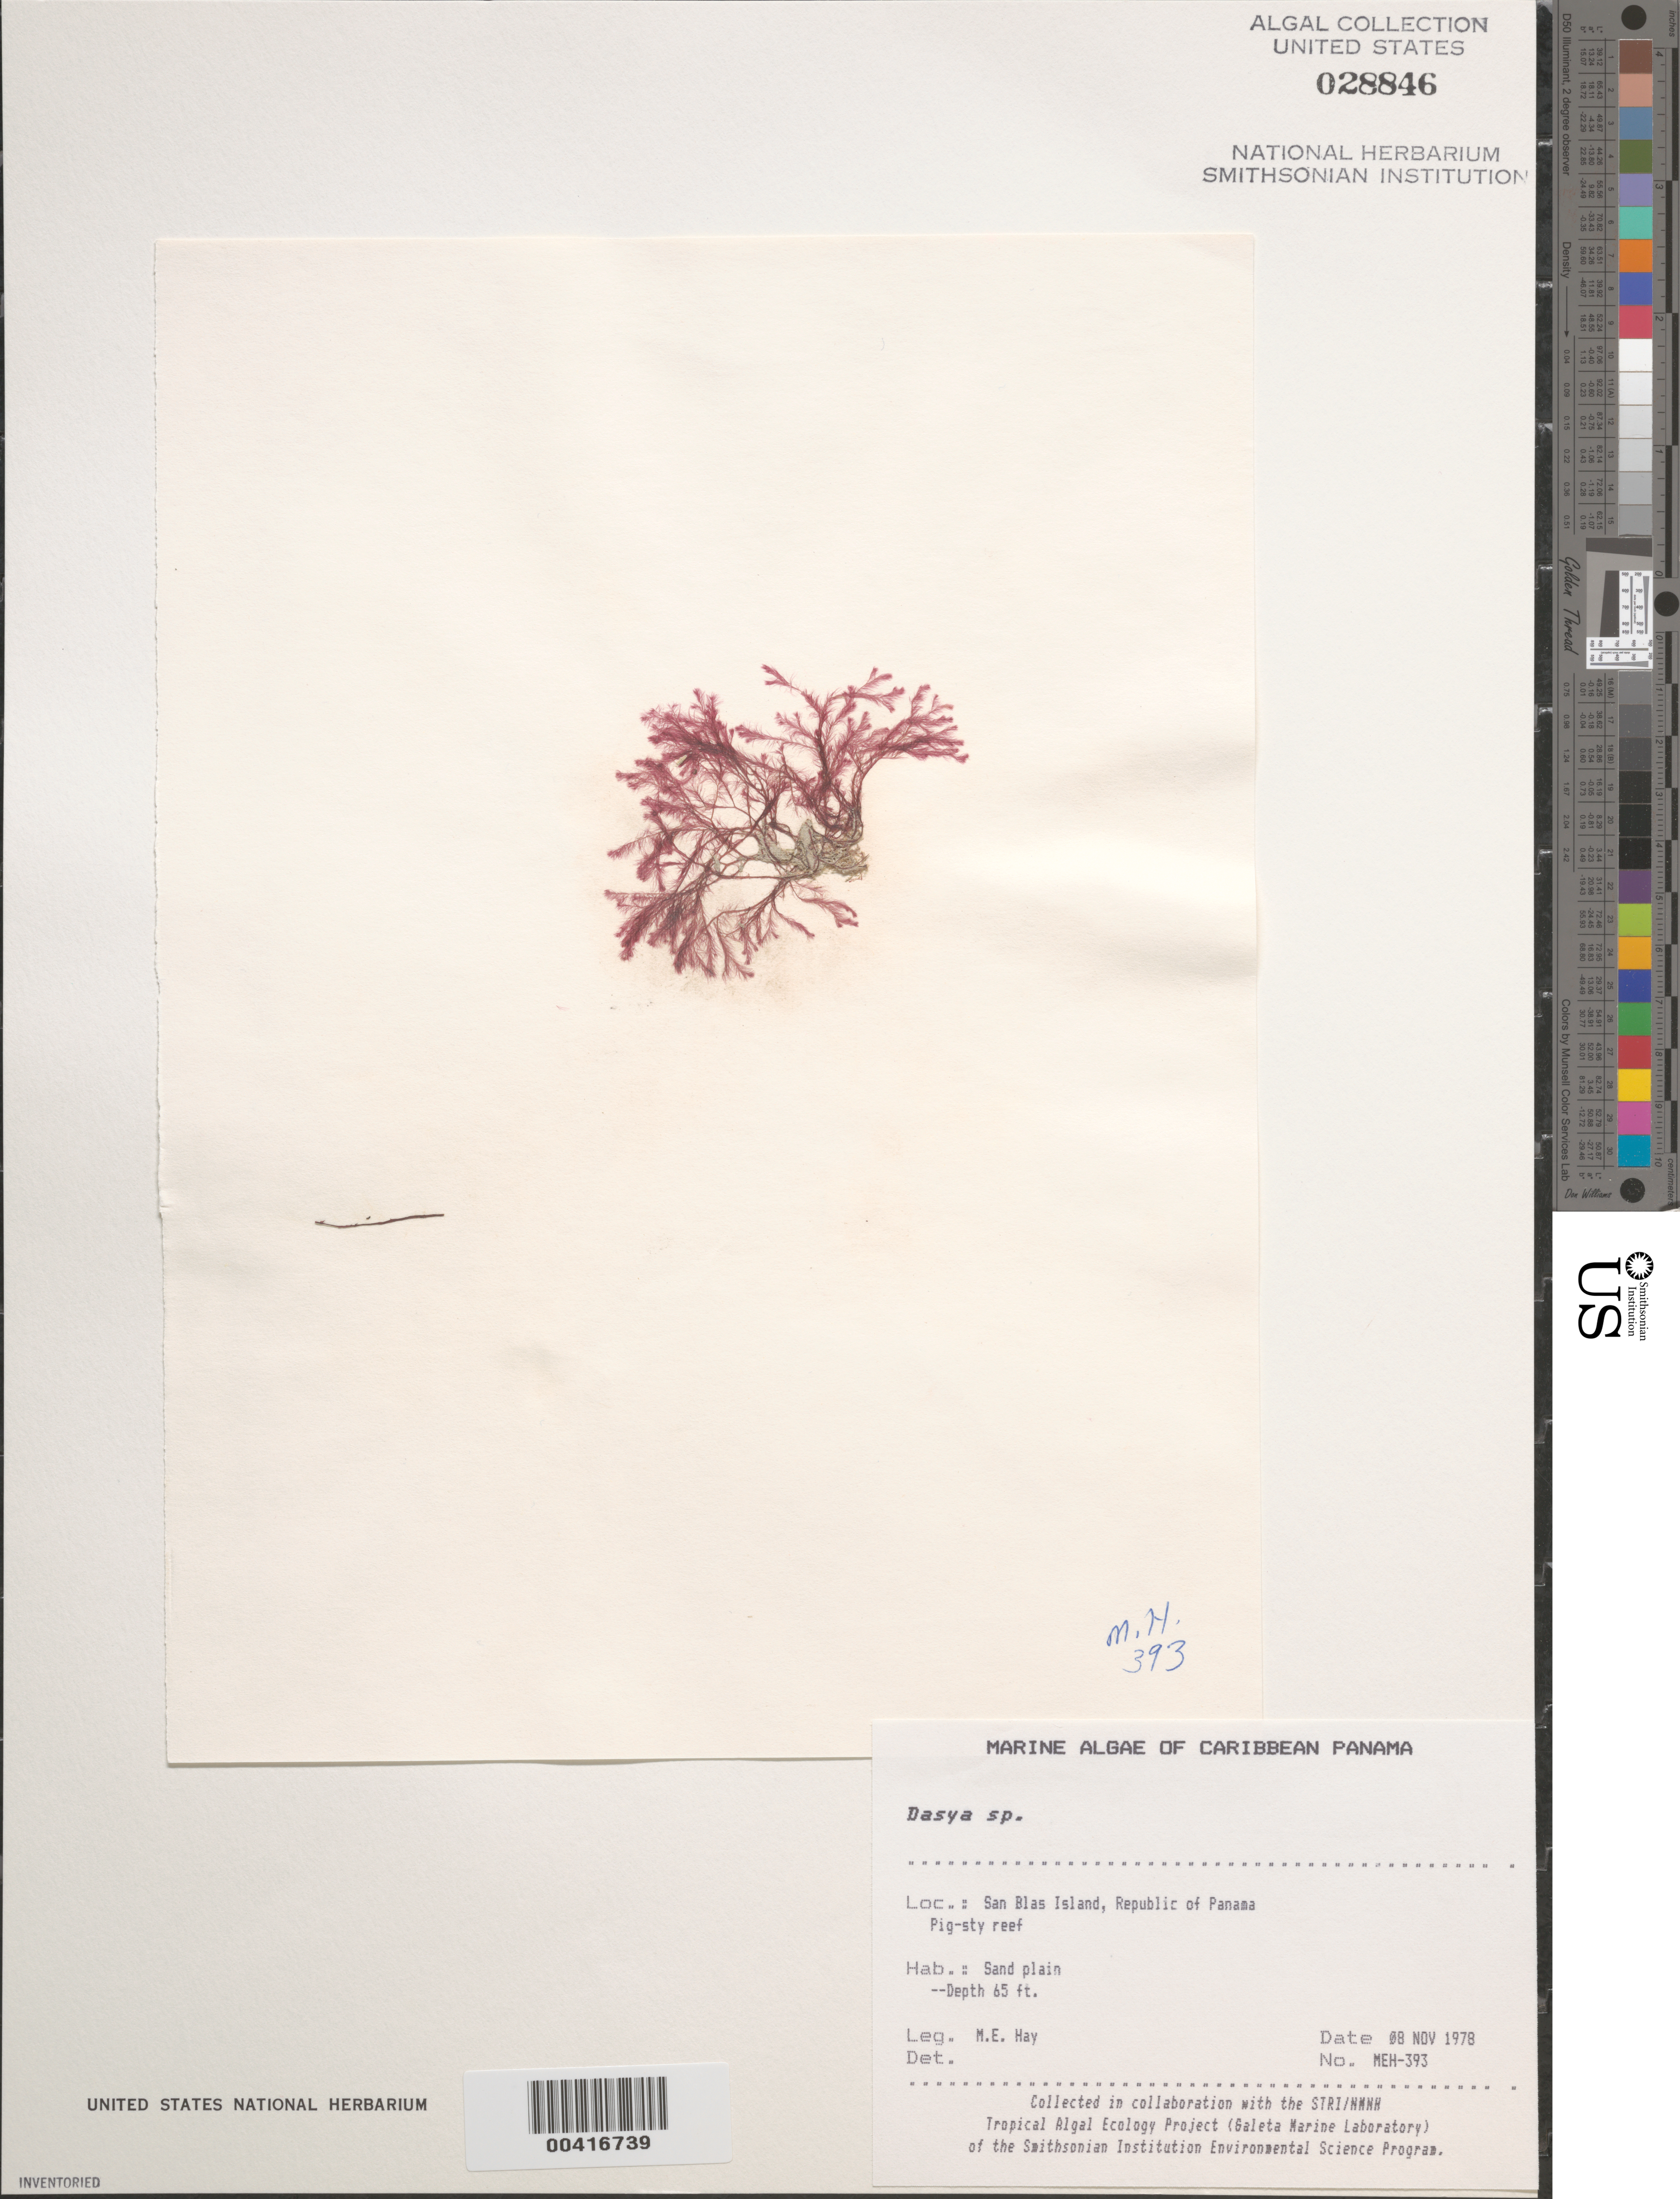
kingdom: Plantae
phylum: Rhodophyta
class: Florideophyceae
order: Ceramiales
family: Dasyaceae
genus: Dasya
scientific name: Dasya sp.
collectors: M. E. Hay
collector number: MEH-393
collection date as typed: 08 Nov 1978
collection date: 1978-11-08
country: Panama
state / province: Kuna Yala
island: San Blas Island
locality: Pigsty Reef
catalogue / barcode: US 28846